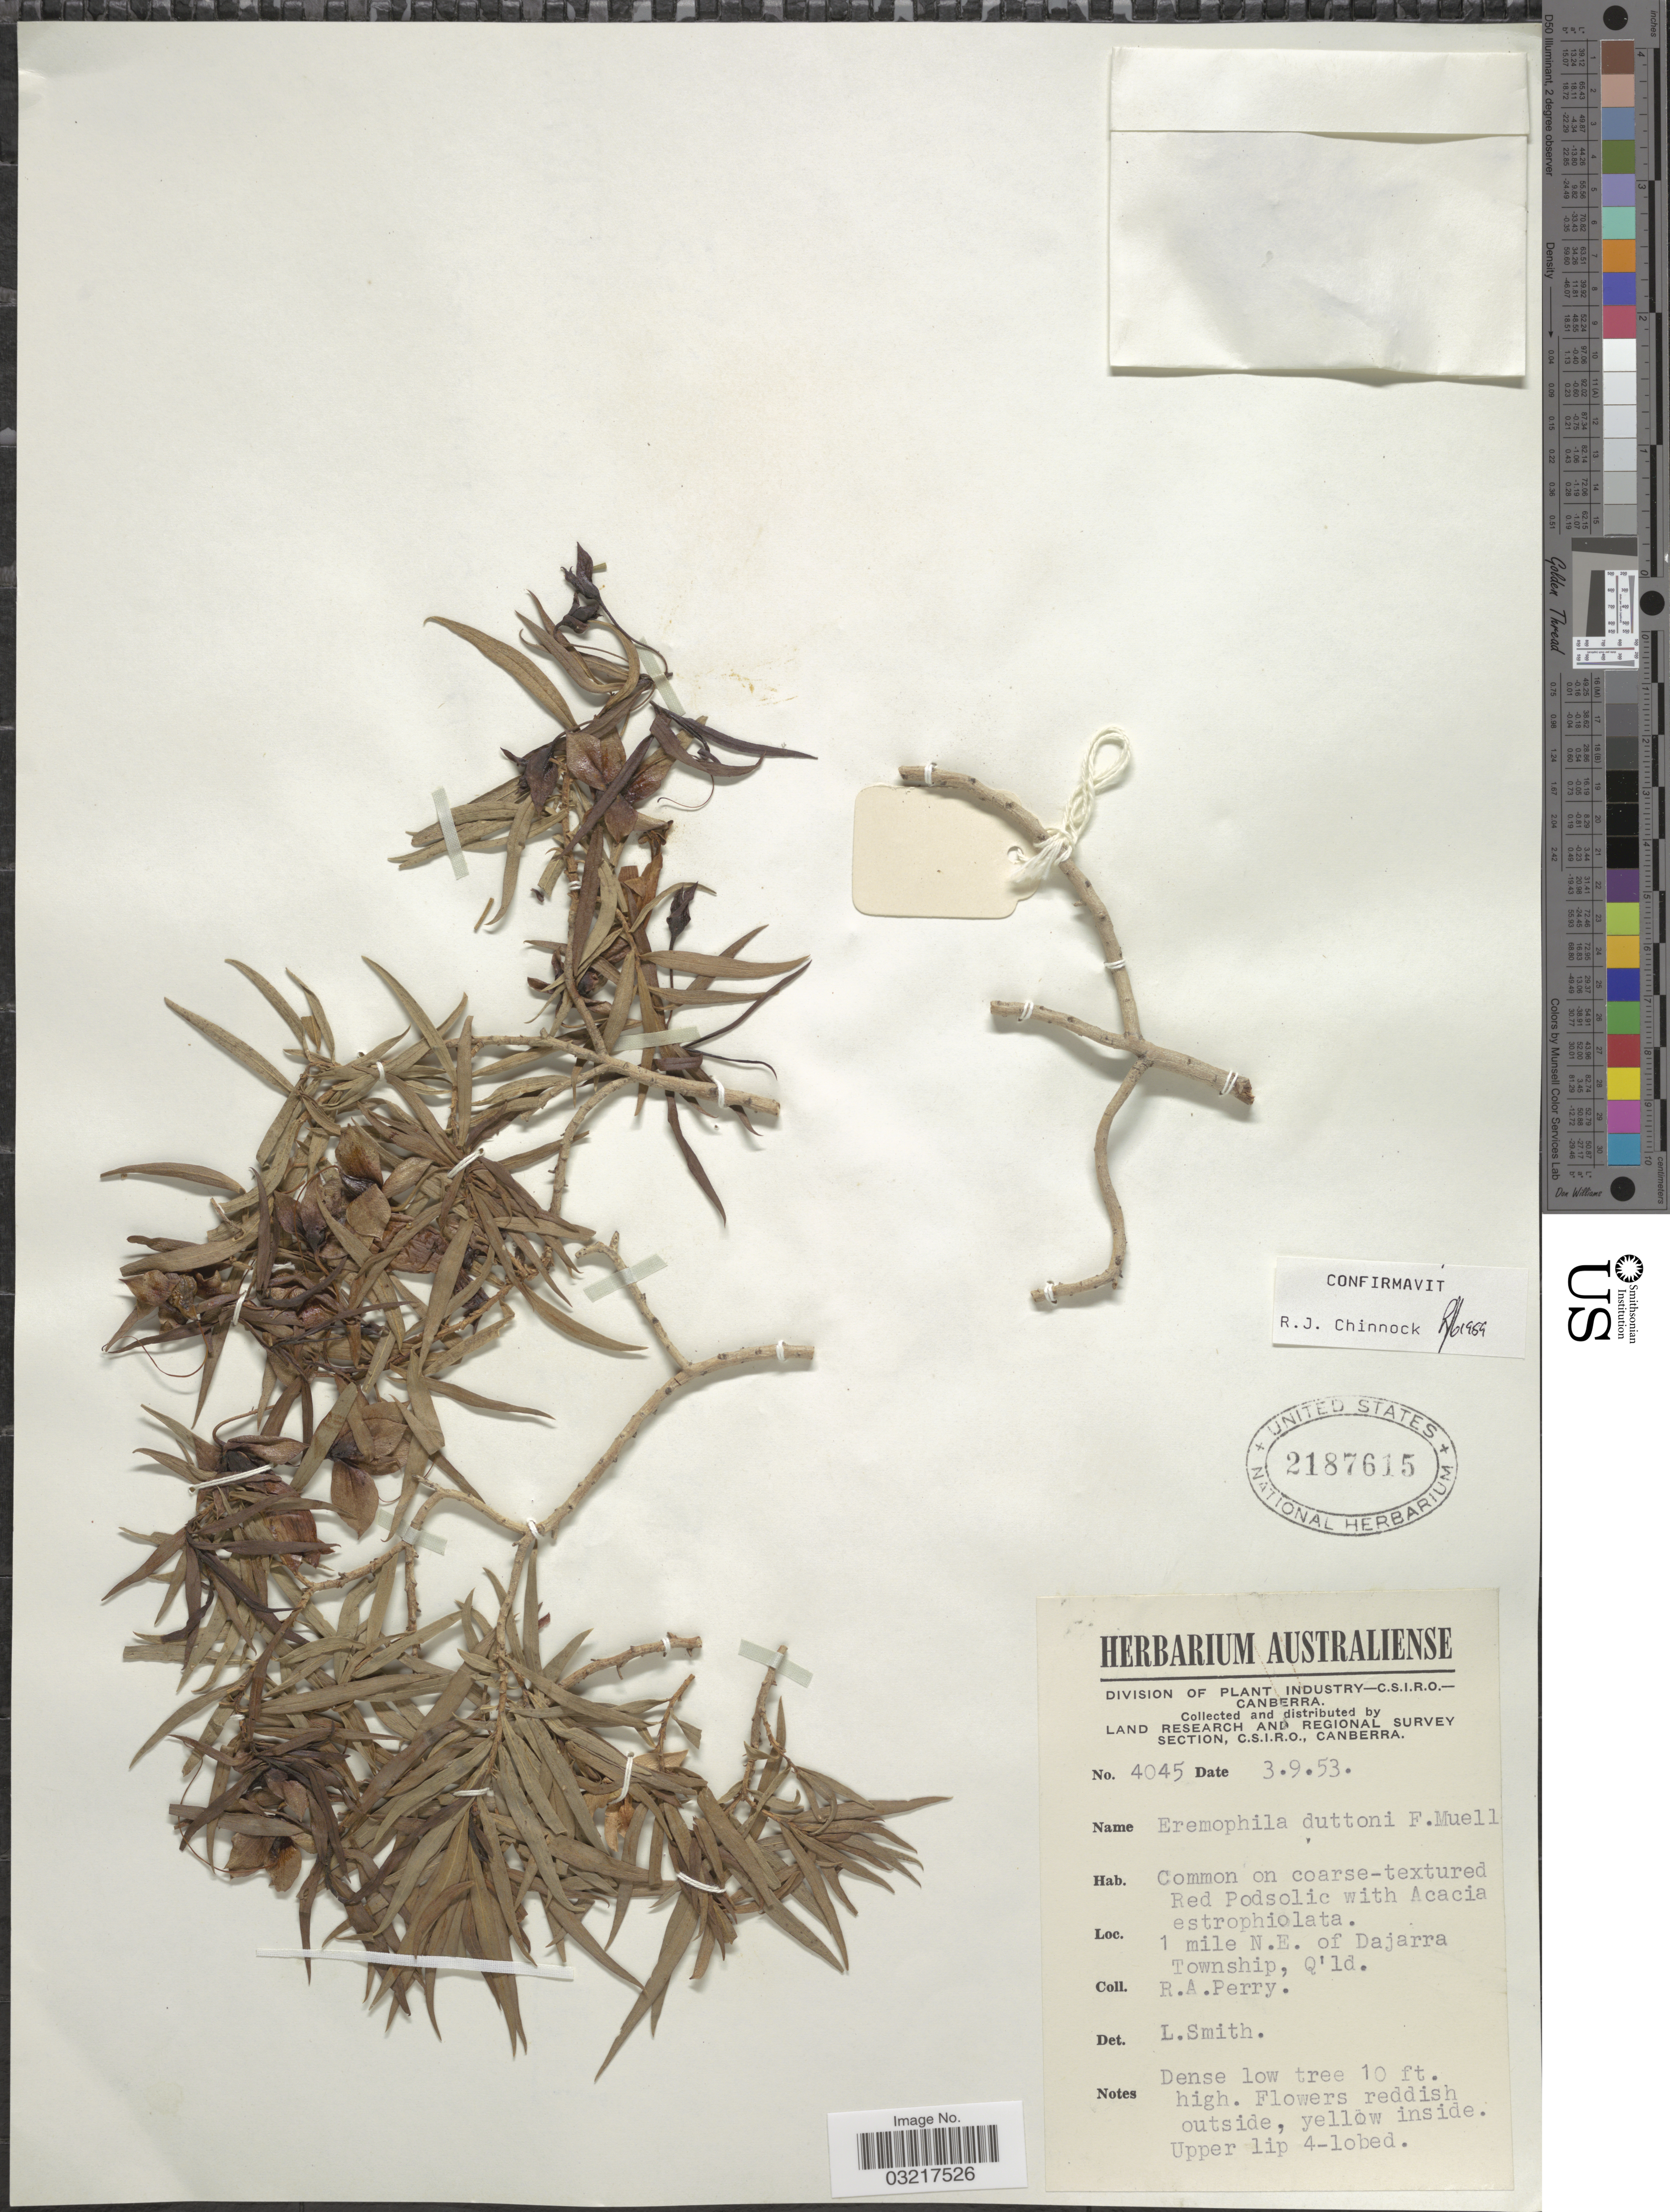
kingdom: Plantae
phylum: Tracheophyta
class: Magnoliopsida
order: Lamiales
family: Scrophulariaceae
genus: Eremophila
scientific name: Eremophila duttonii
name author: F. Muell.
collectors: Perry, R. A.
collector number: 4045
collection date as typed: Transcribed d/m/y: 3/9/53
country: Australia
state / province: Queensland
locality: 1 mile N.E. of Dajarra Township, Q' ld.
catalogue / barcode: US 2187615